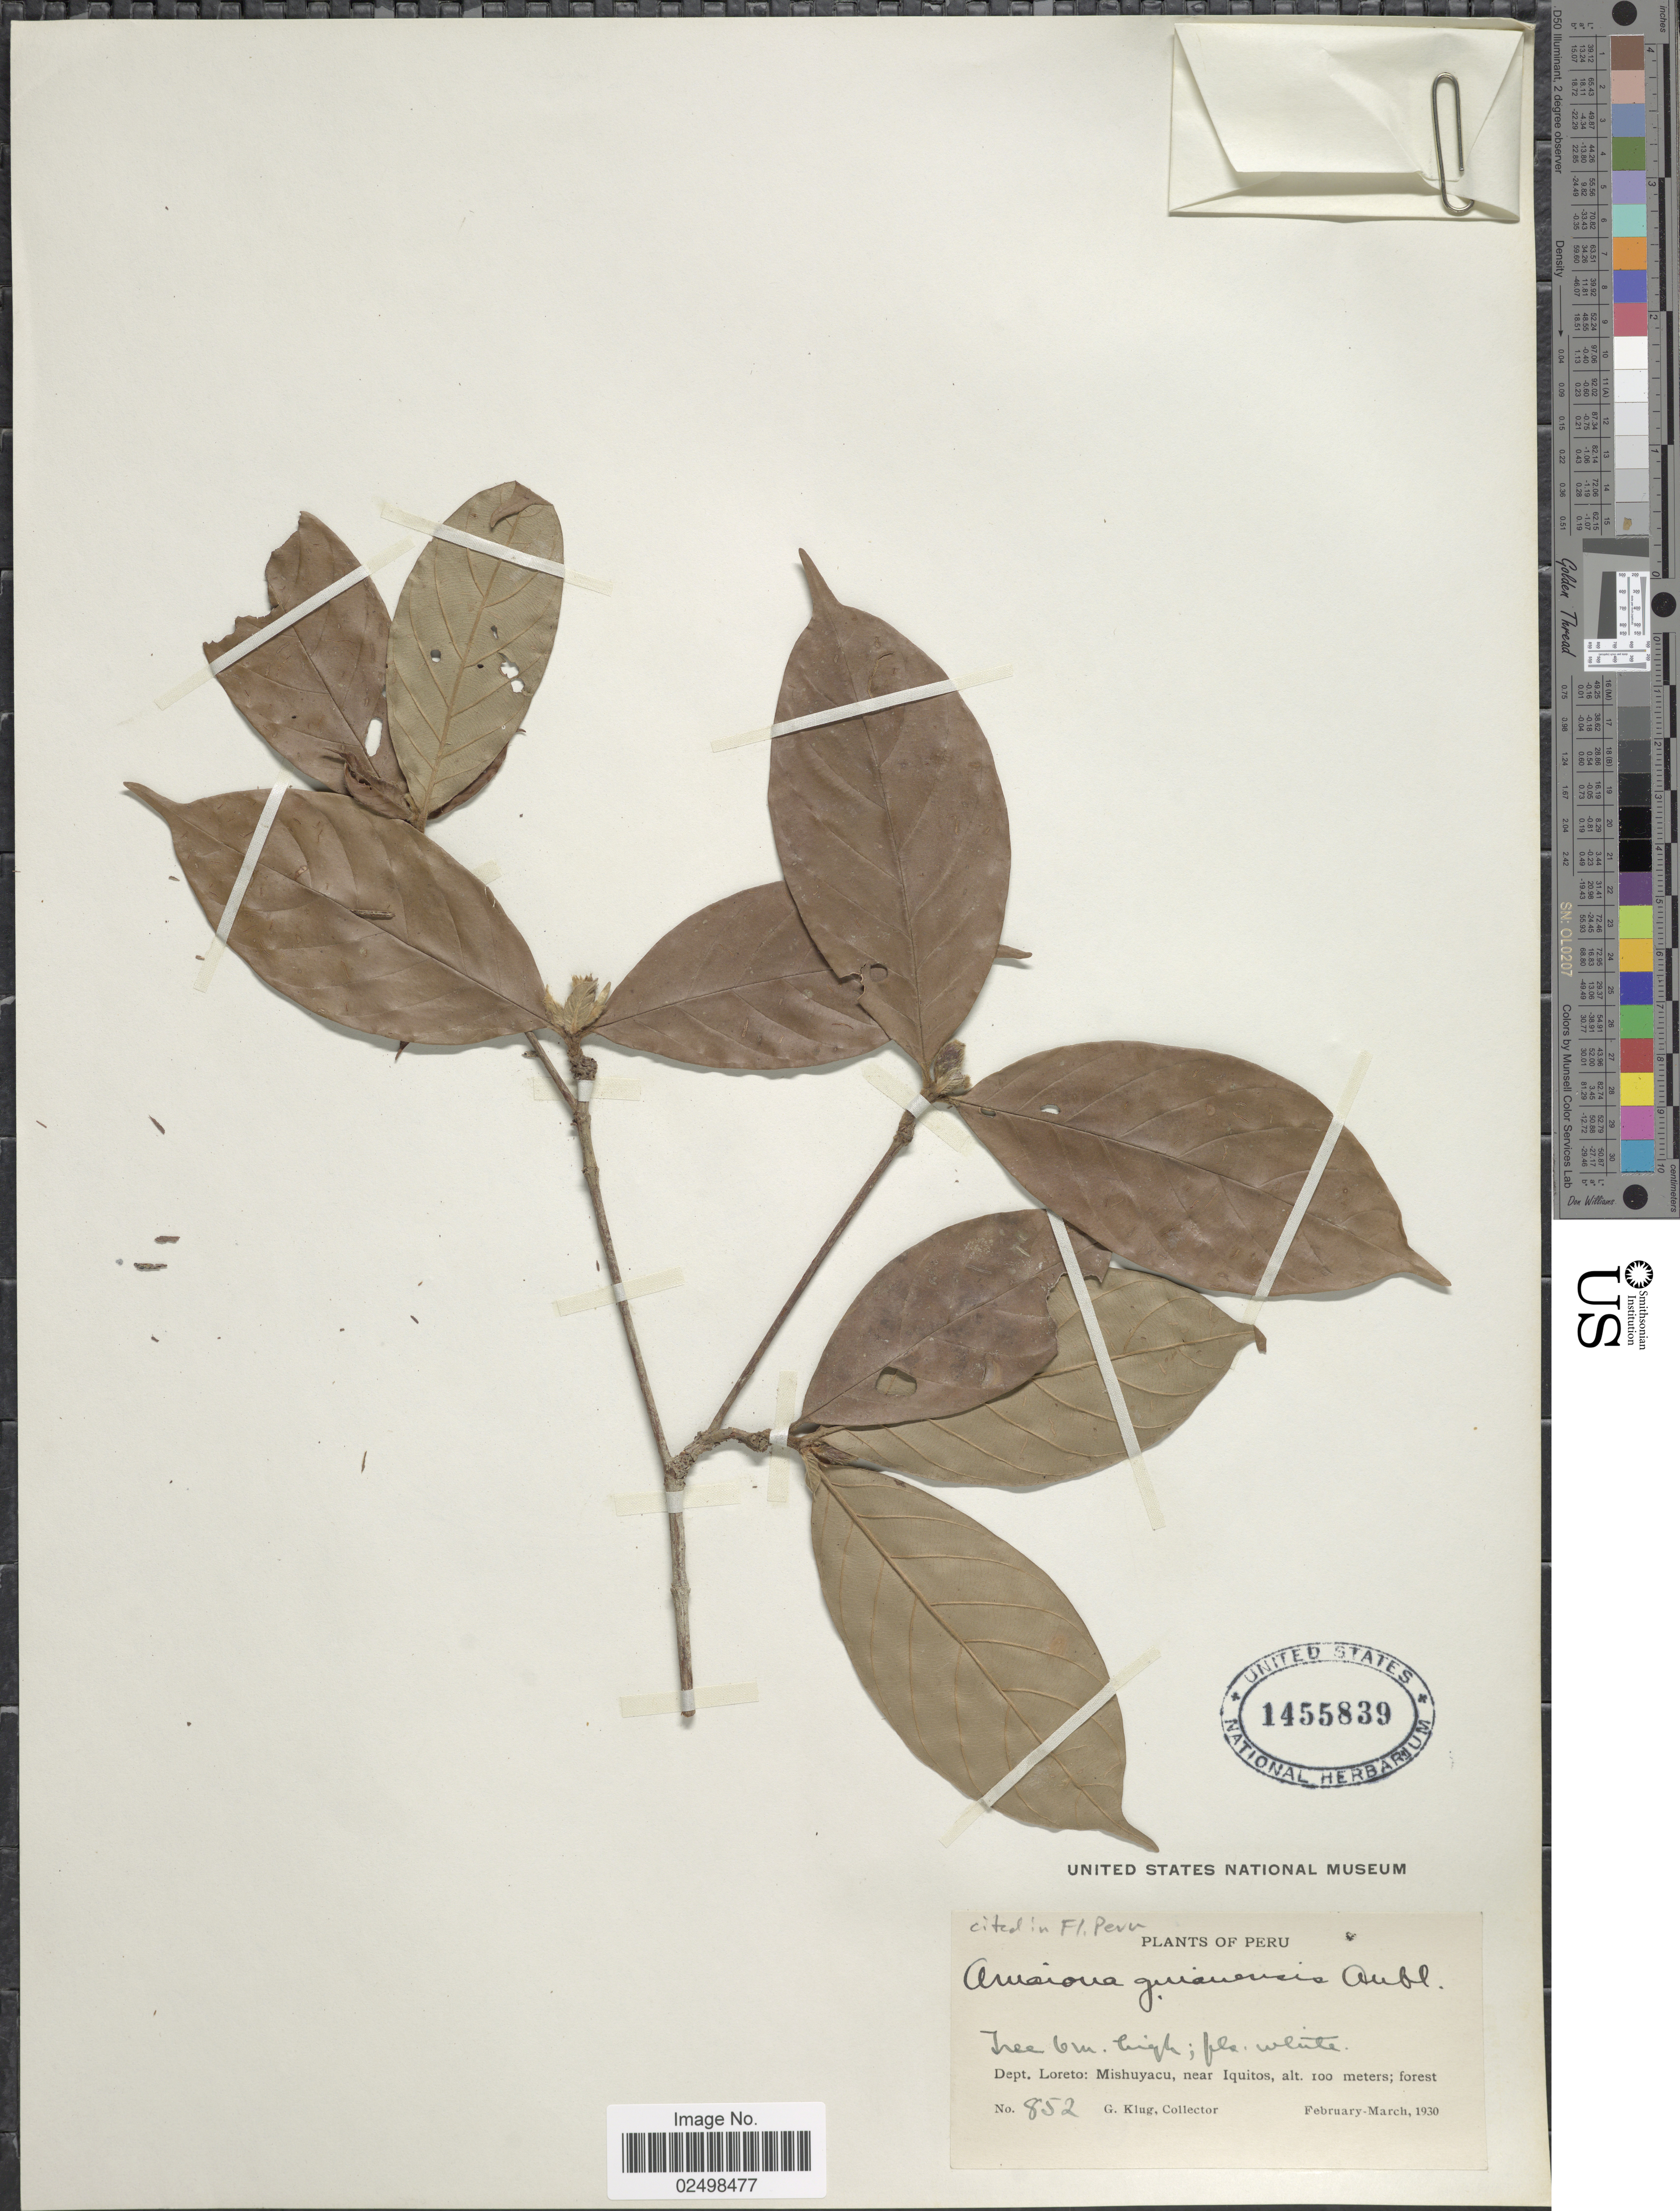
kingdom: Plantae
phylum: Tracheophyta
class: Magnoliopsida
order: Gentianales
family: Rubiaceae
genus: Amaioua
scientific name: Amaioua guianensis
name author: Aubl.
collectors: G. Klug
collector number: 852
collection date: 1930-02/1930-03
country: Peru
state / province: Loreto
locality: Mishuyacu, near Iquitos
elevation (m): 100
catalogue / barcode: US 1455839